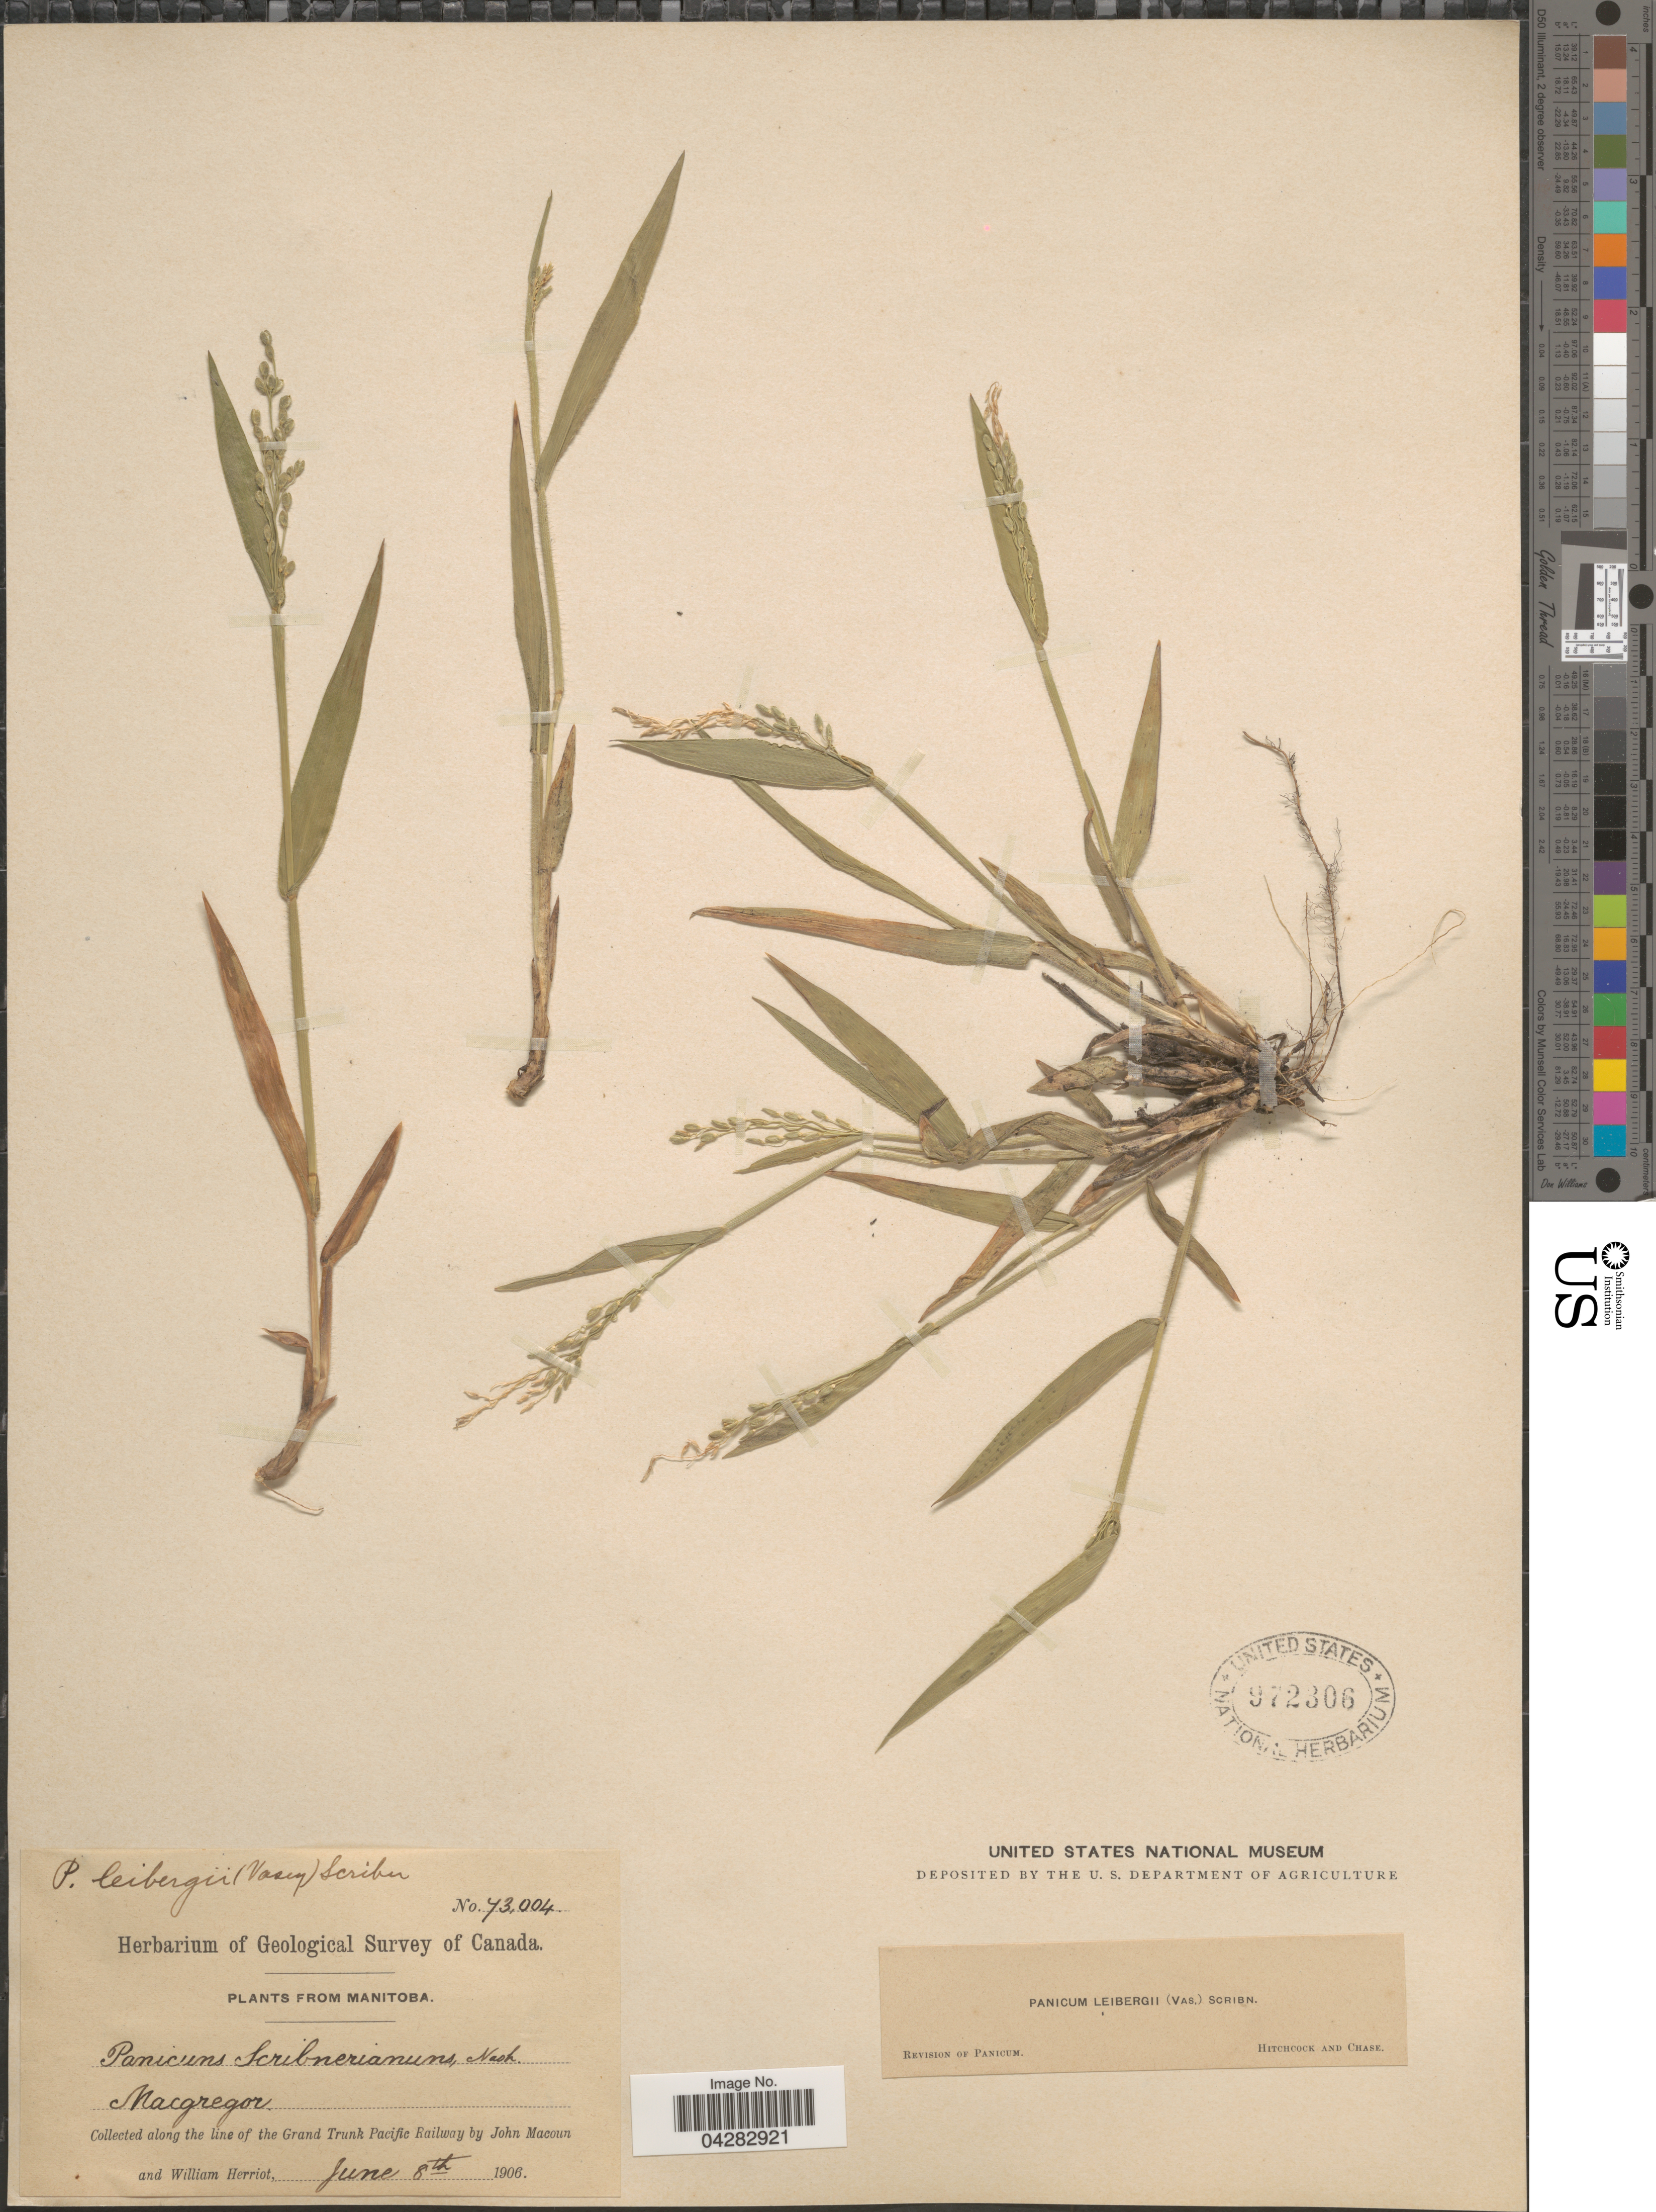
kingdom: Plantae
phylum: Tracheophyta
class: Liliopsida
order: Poales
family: Poaceae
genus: Dichanthelium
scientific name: Dichanthelium leibergii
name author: (Vasey) Gould & C.A. Clark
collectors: J. Macoun & W. Herriot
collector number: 73004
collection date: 1906-06-08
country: Canada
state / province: Manitoba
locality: Geological Survey of Canada. Macgregor. Along the line of the Grand Trunk Pacific Railway.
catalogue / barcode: US 972306